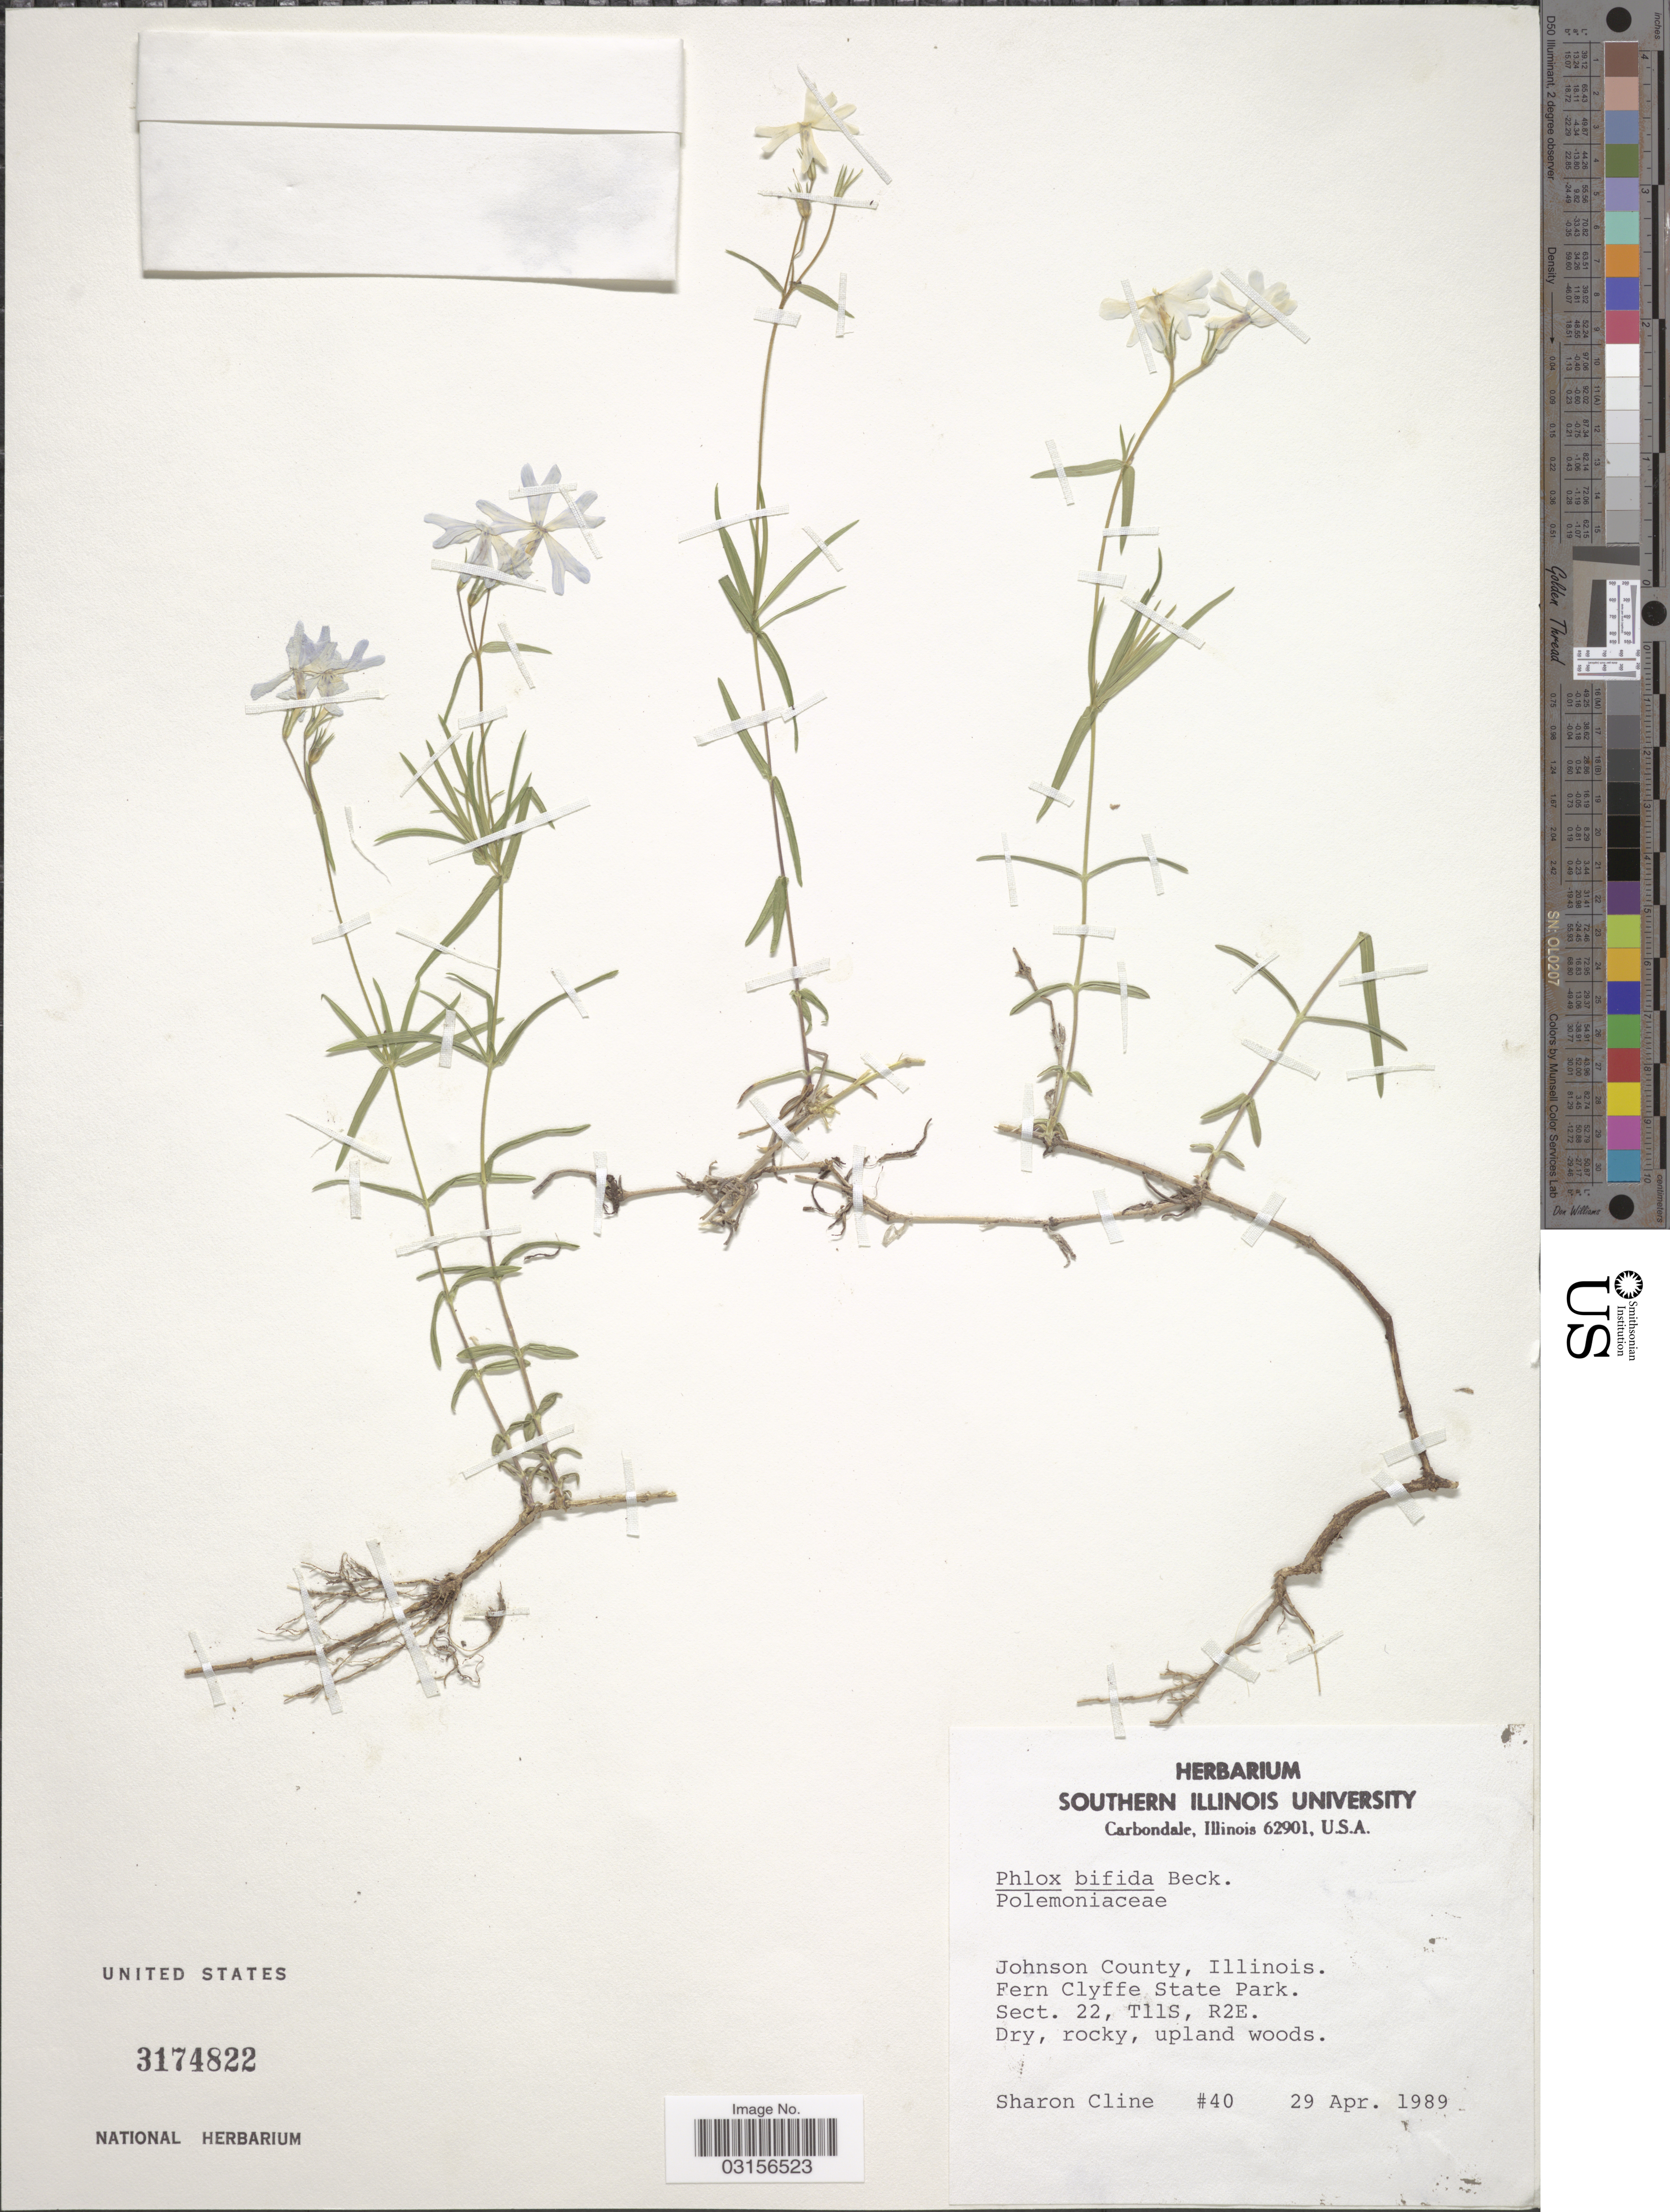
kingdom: Plantae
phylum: Tracheophyta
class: Magnoliopsida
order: Ericales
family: Polemoniaceae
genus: Phlox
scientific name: Phlox bifida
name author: L.C. Beck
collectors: S. Cline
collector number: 40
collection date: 1989-04-29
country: United States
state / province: Illinois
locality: Johnson County. Fern Clyffe State Park. Sect. 22, T11S, R2E.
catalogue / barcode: US 3174822